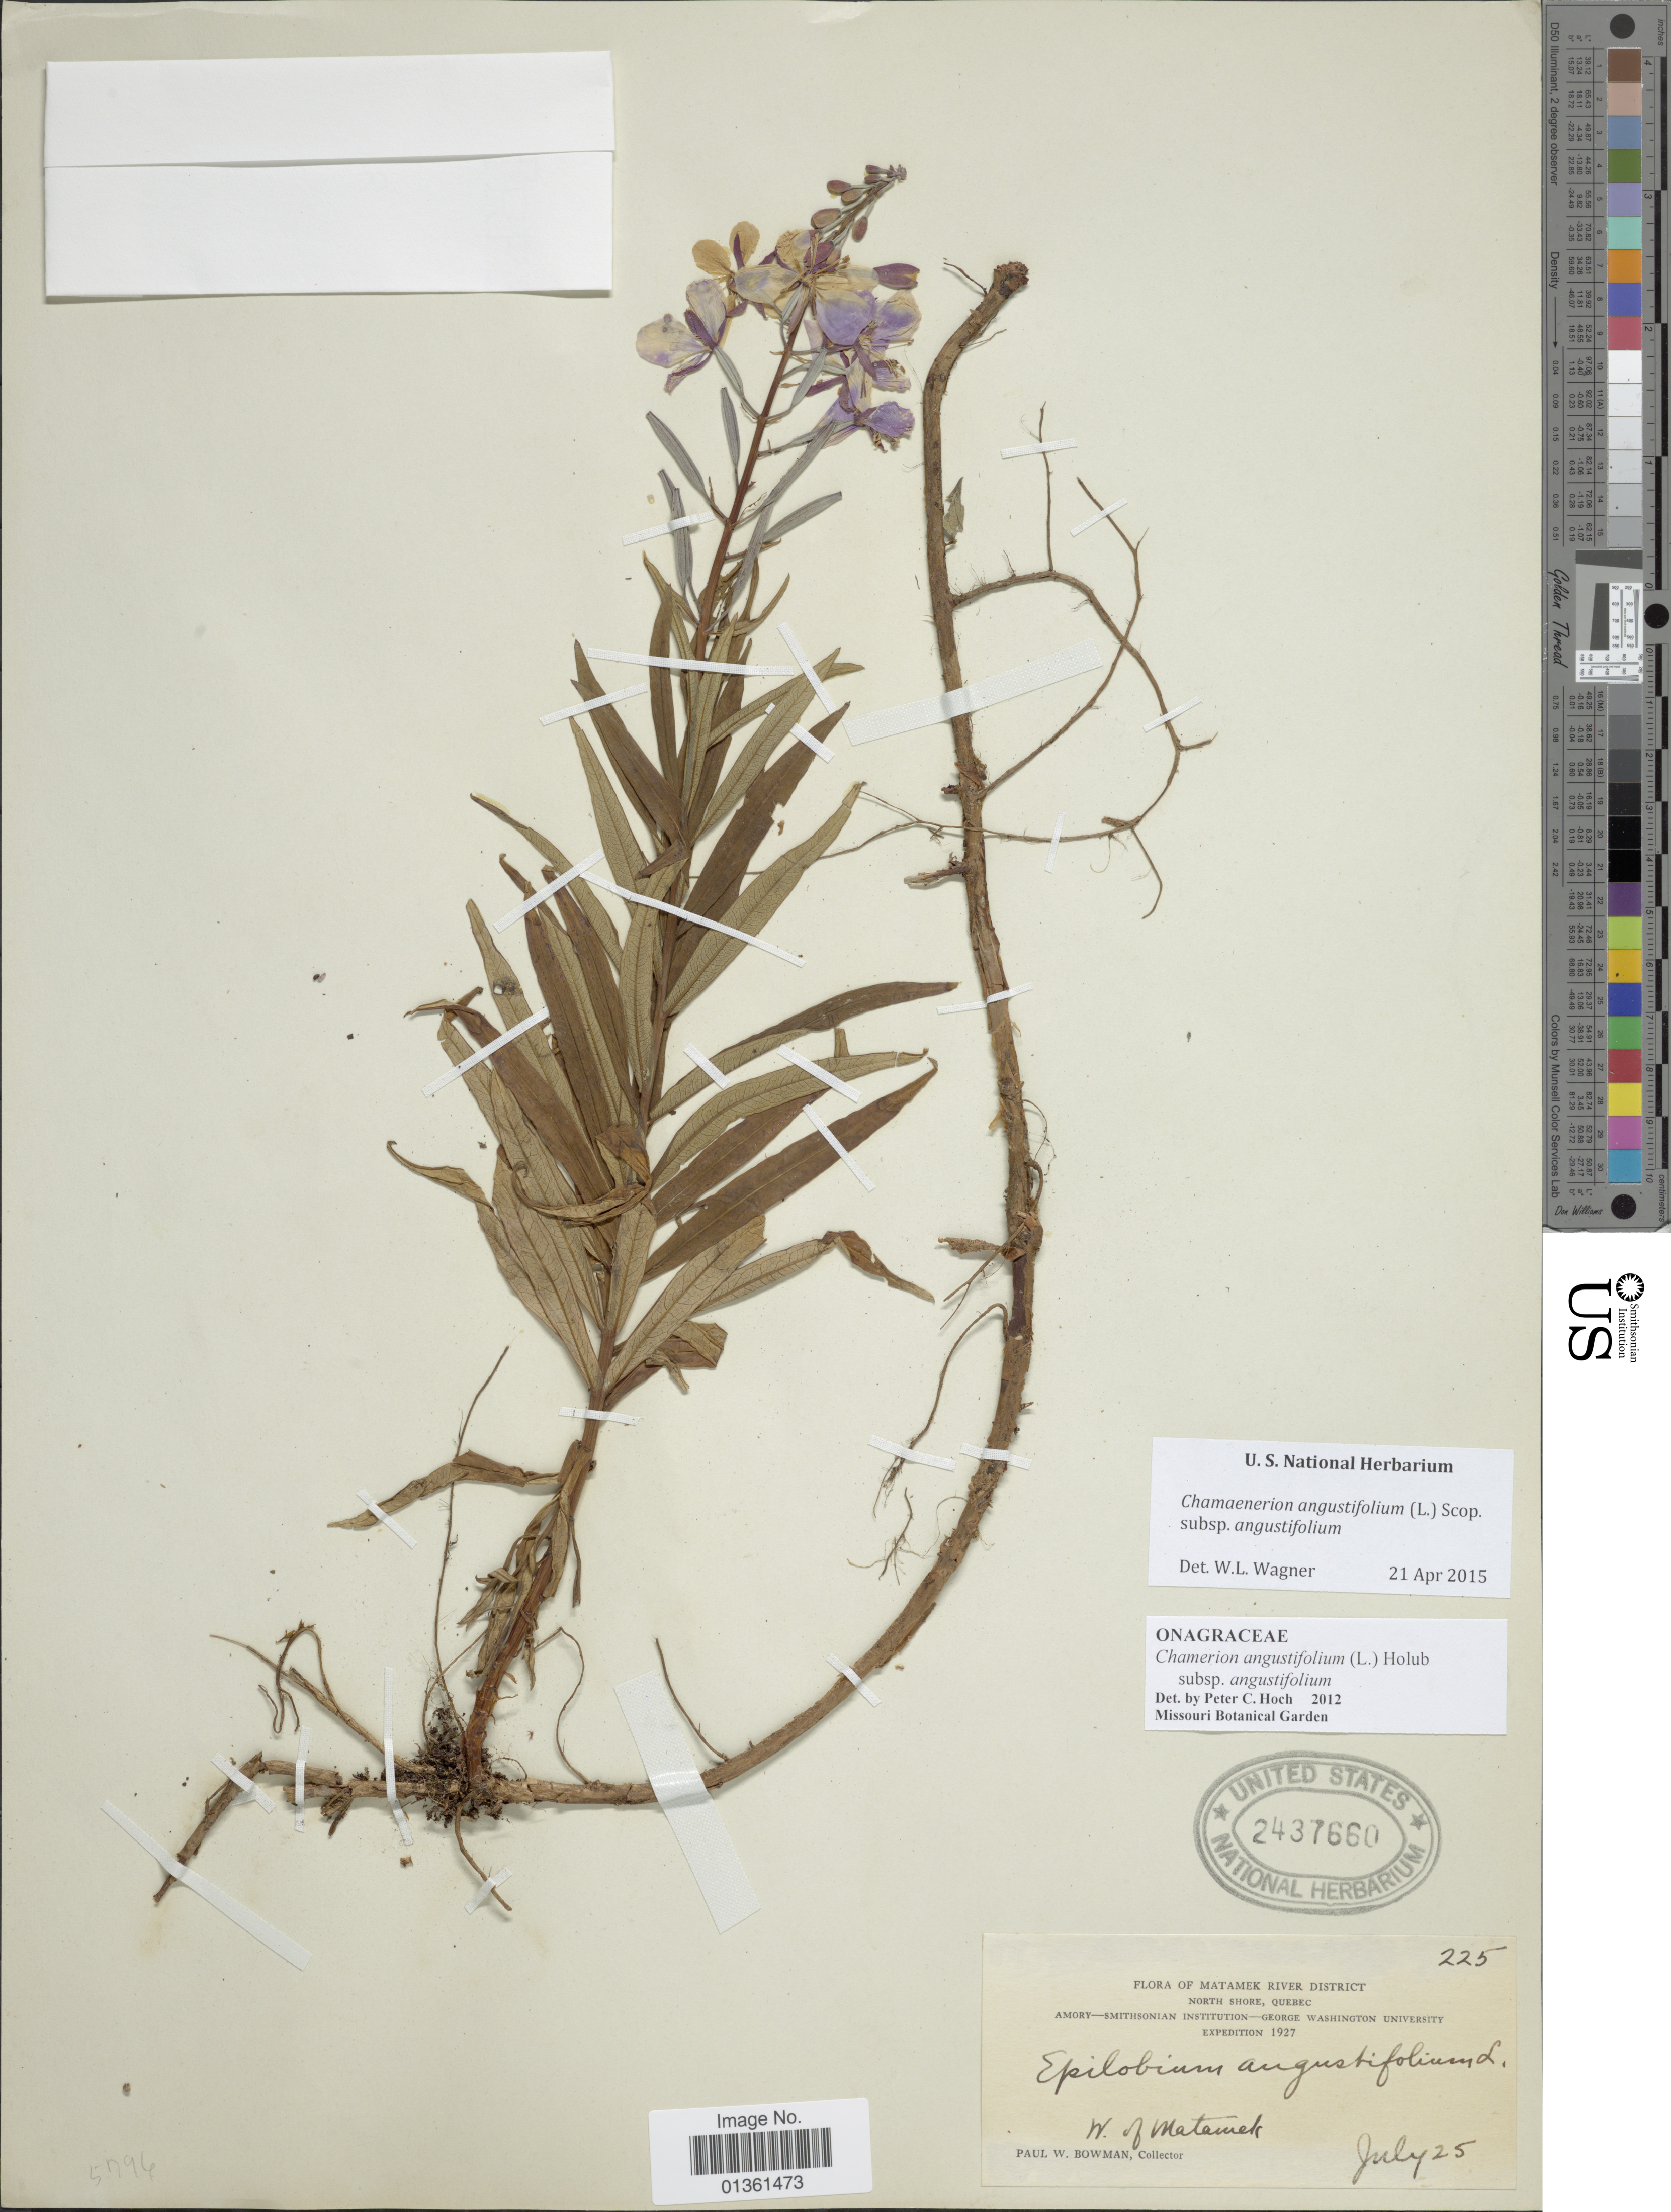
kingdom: Plantae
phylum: Tracheophyta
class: Magnoliopsida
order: Myrtales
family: Onagraceae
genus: Chamaenerion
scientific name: Chamaenerion angustifolium subsp. angustifolium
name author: (L.) Scop.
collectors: P. Bowman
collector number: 225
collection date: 1927-07-25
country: Canada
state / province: Quebec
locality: Matamek River District. North Shore. W. of Matamek.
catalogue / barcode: US 2437660